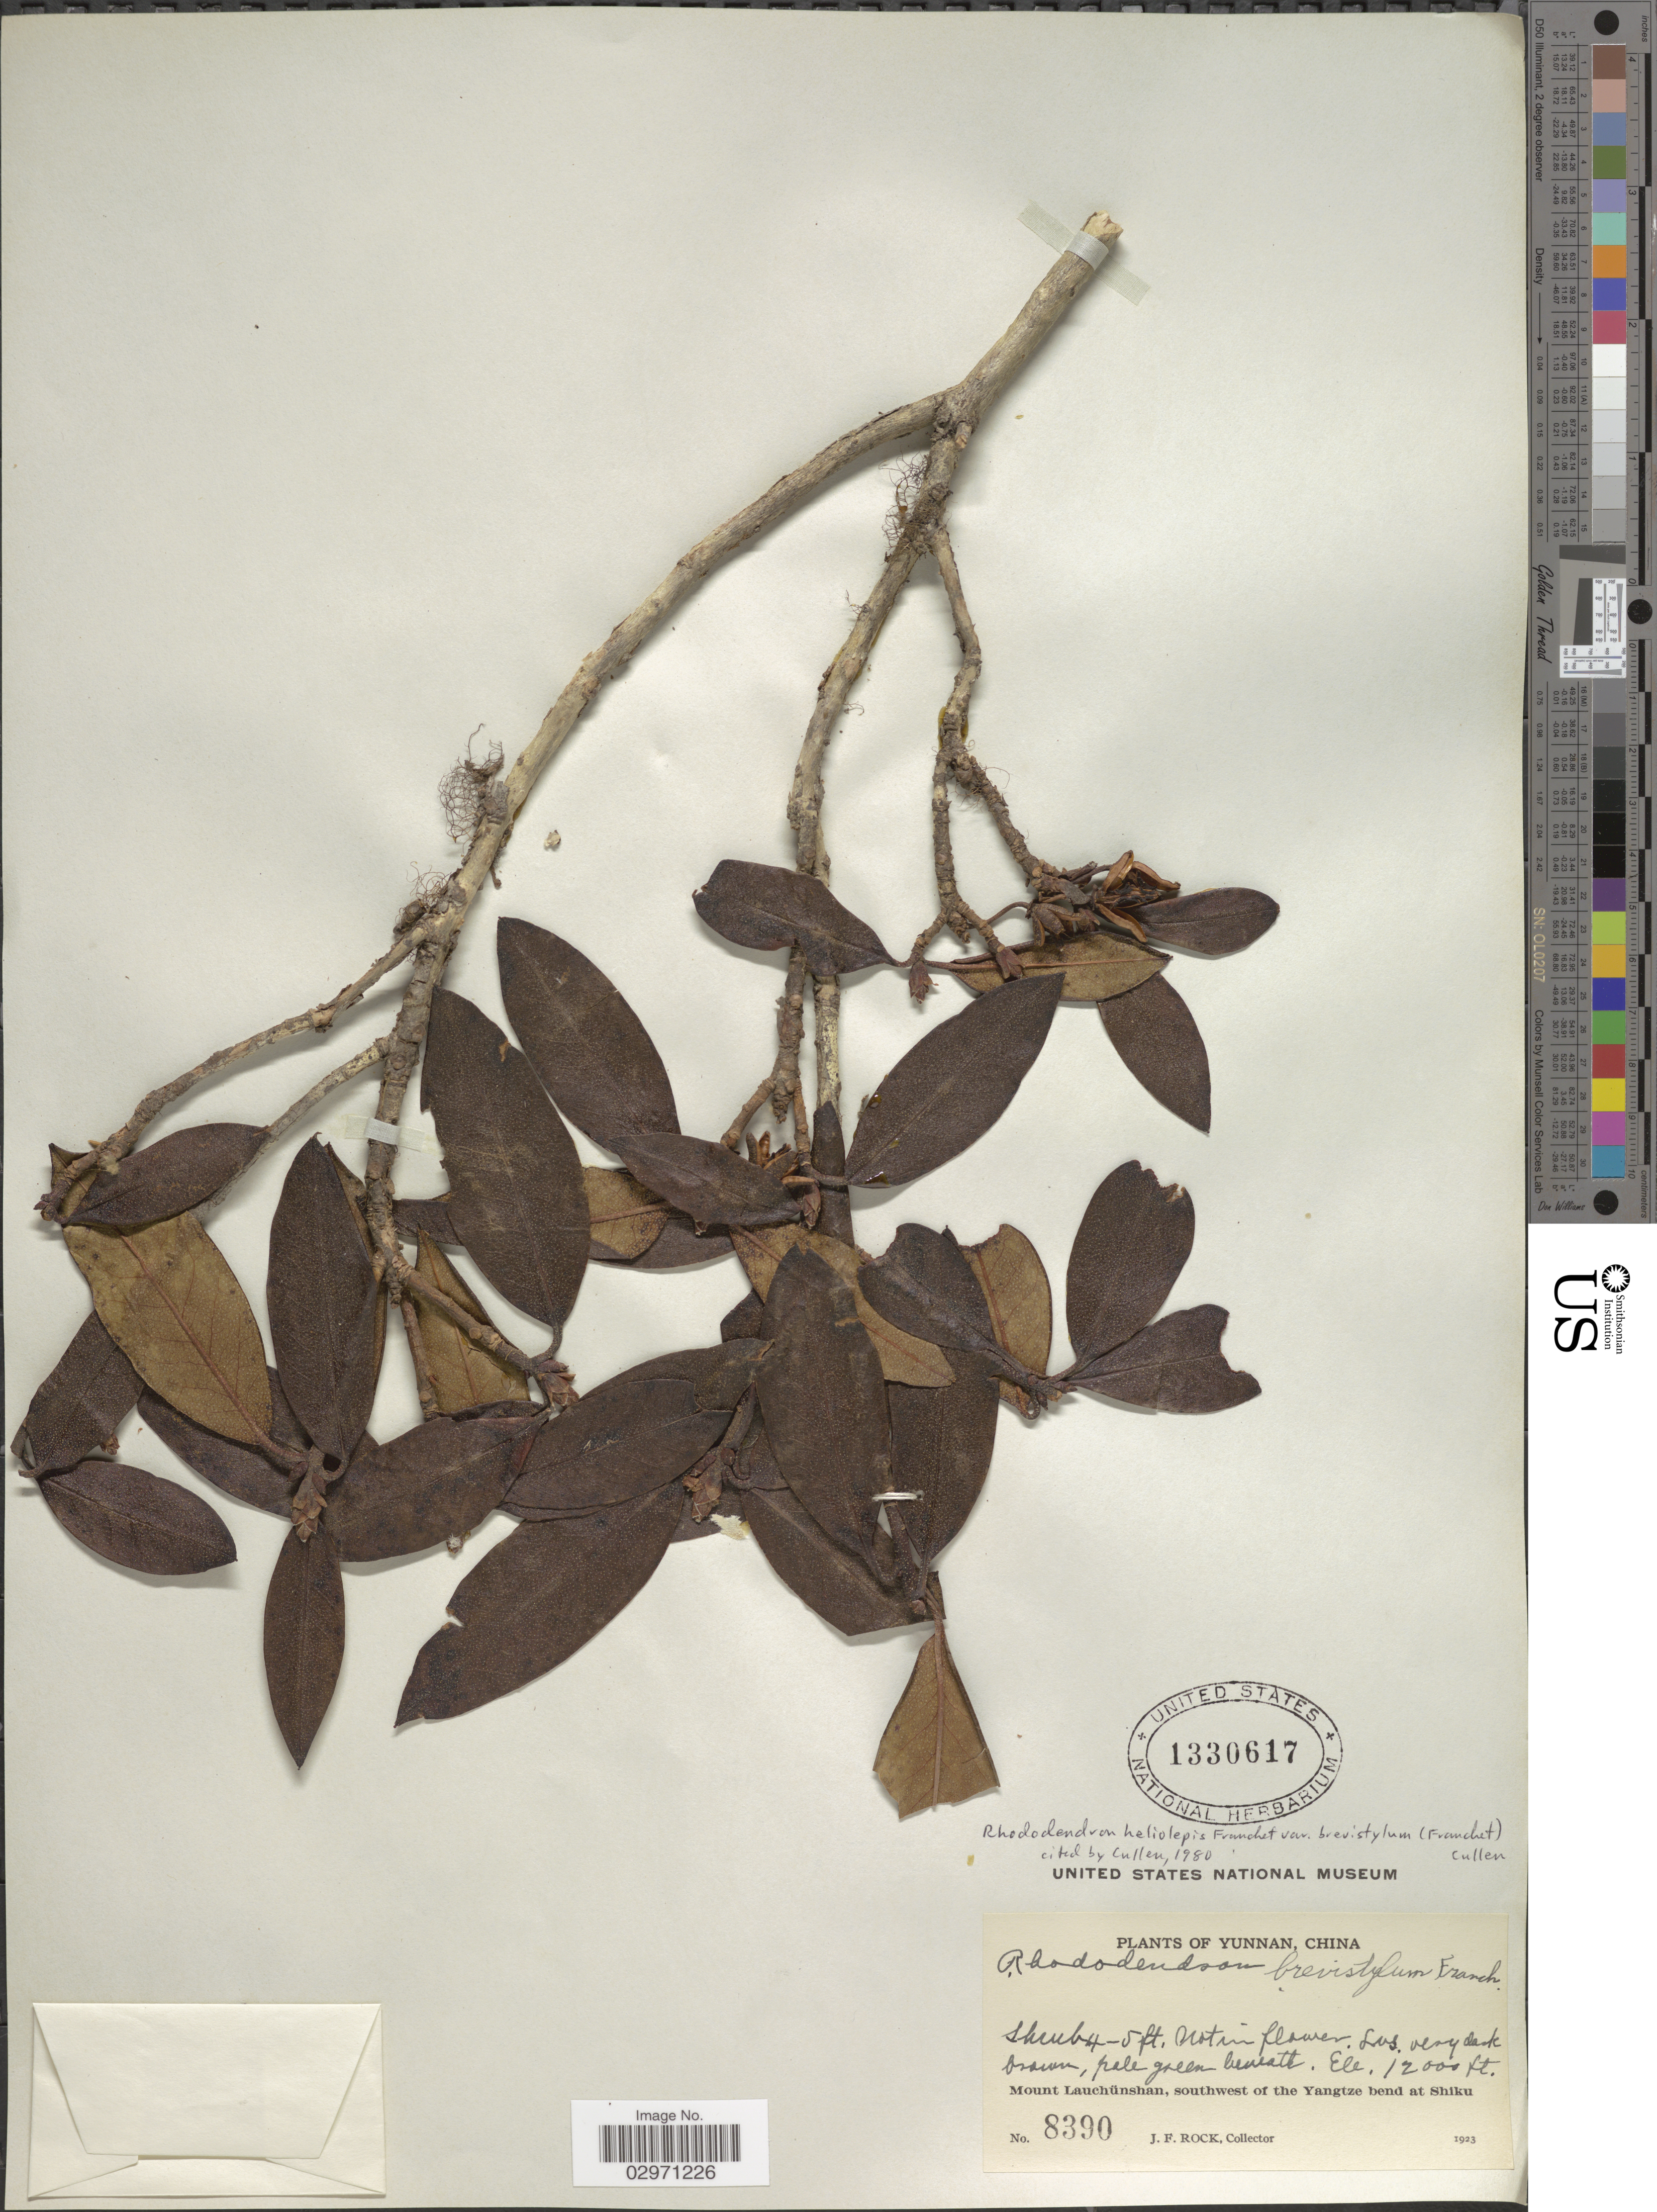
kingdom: Plantae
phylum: Tracheophyta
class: Magnoliopsida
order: Ericales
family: Ericaceae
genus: Rhododendron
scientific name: Rhododendron heliolepis var. brevistylum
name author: (Franch.) Cullen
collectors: J. Rock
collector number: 8390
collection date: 1923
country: China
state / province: Yunnan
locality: Mount Lauchünshan, southwest of the Yangtze bend at Shiku.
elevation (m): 3658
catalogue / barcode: US 1330617